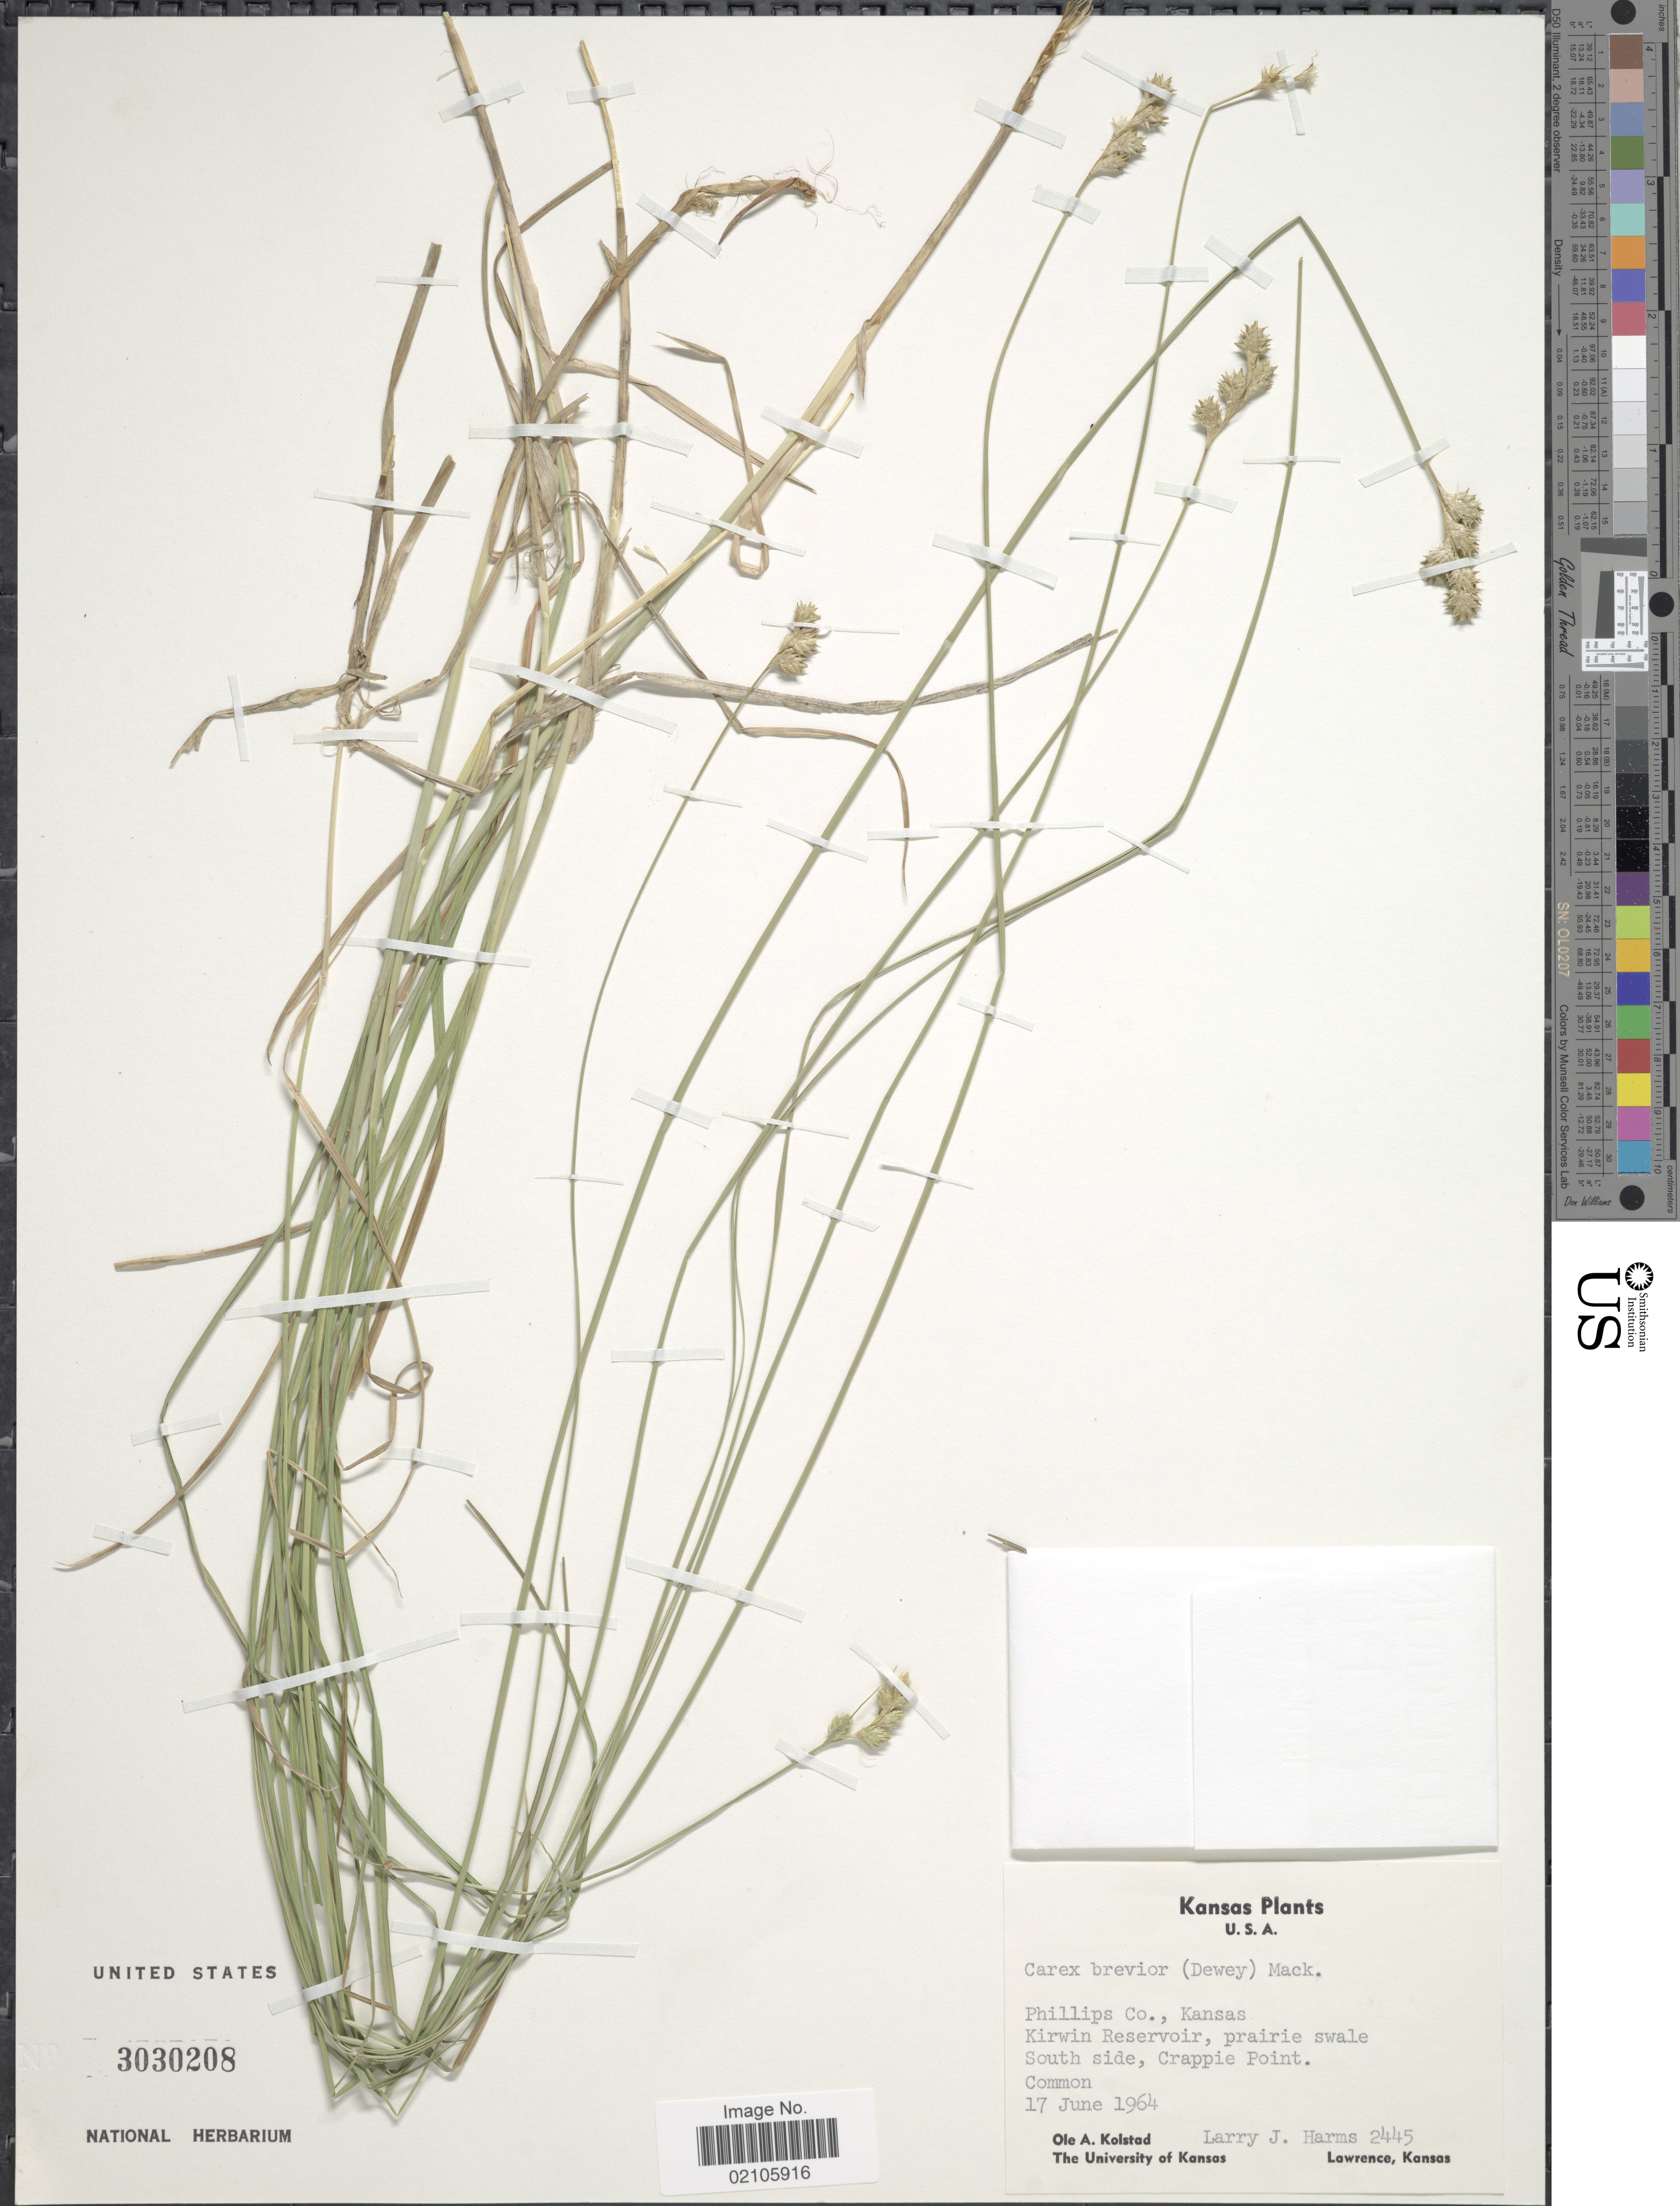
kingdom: Plantae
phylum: Tracheophyta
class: Liliopsida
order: Poales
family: Cyperaceae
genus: Carex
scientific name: Carex brevior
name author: (Dewey) Mack. ex Lunell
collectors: O. Kolstad & L. Harms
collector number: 2445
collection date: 1964-06-17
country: United States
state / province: Kansas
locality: Phillips Co., Kansas, Kirwin Reservoir, South side, Crappie Point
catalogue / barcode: US 3030208